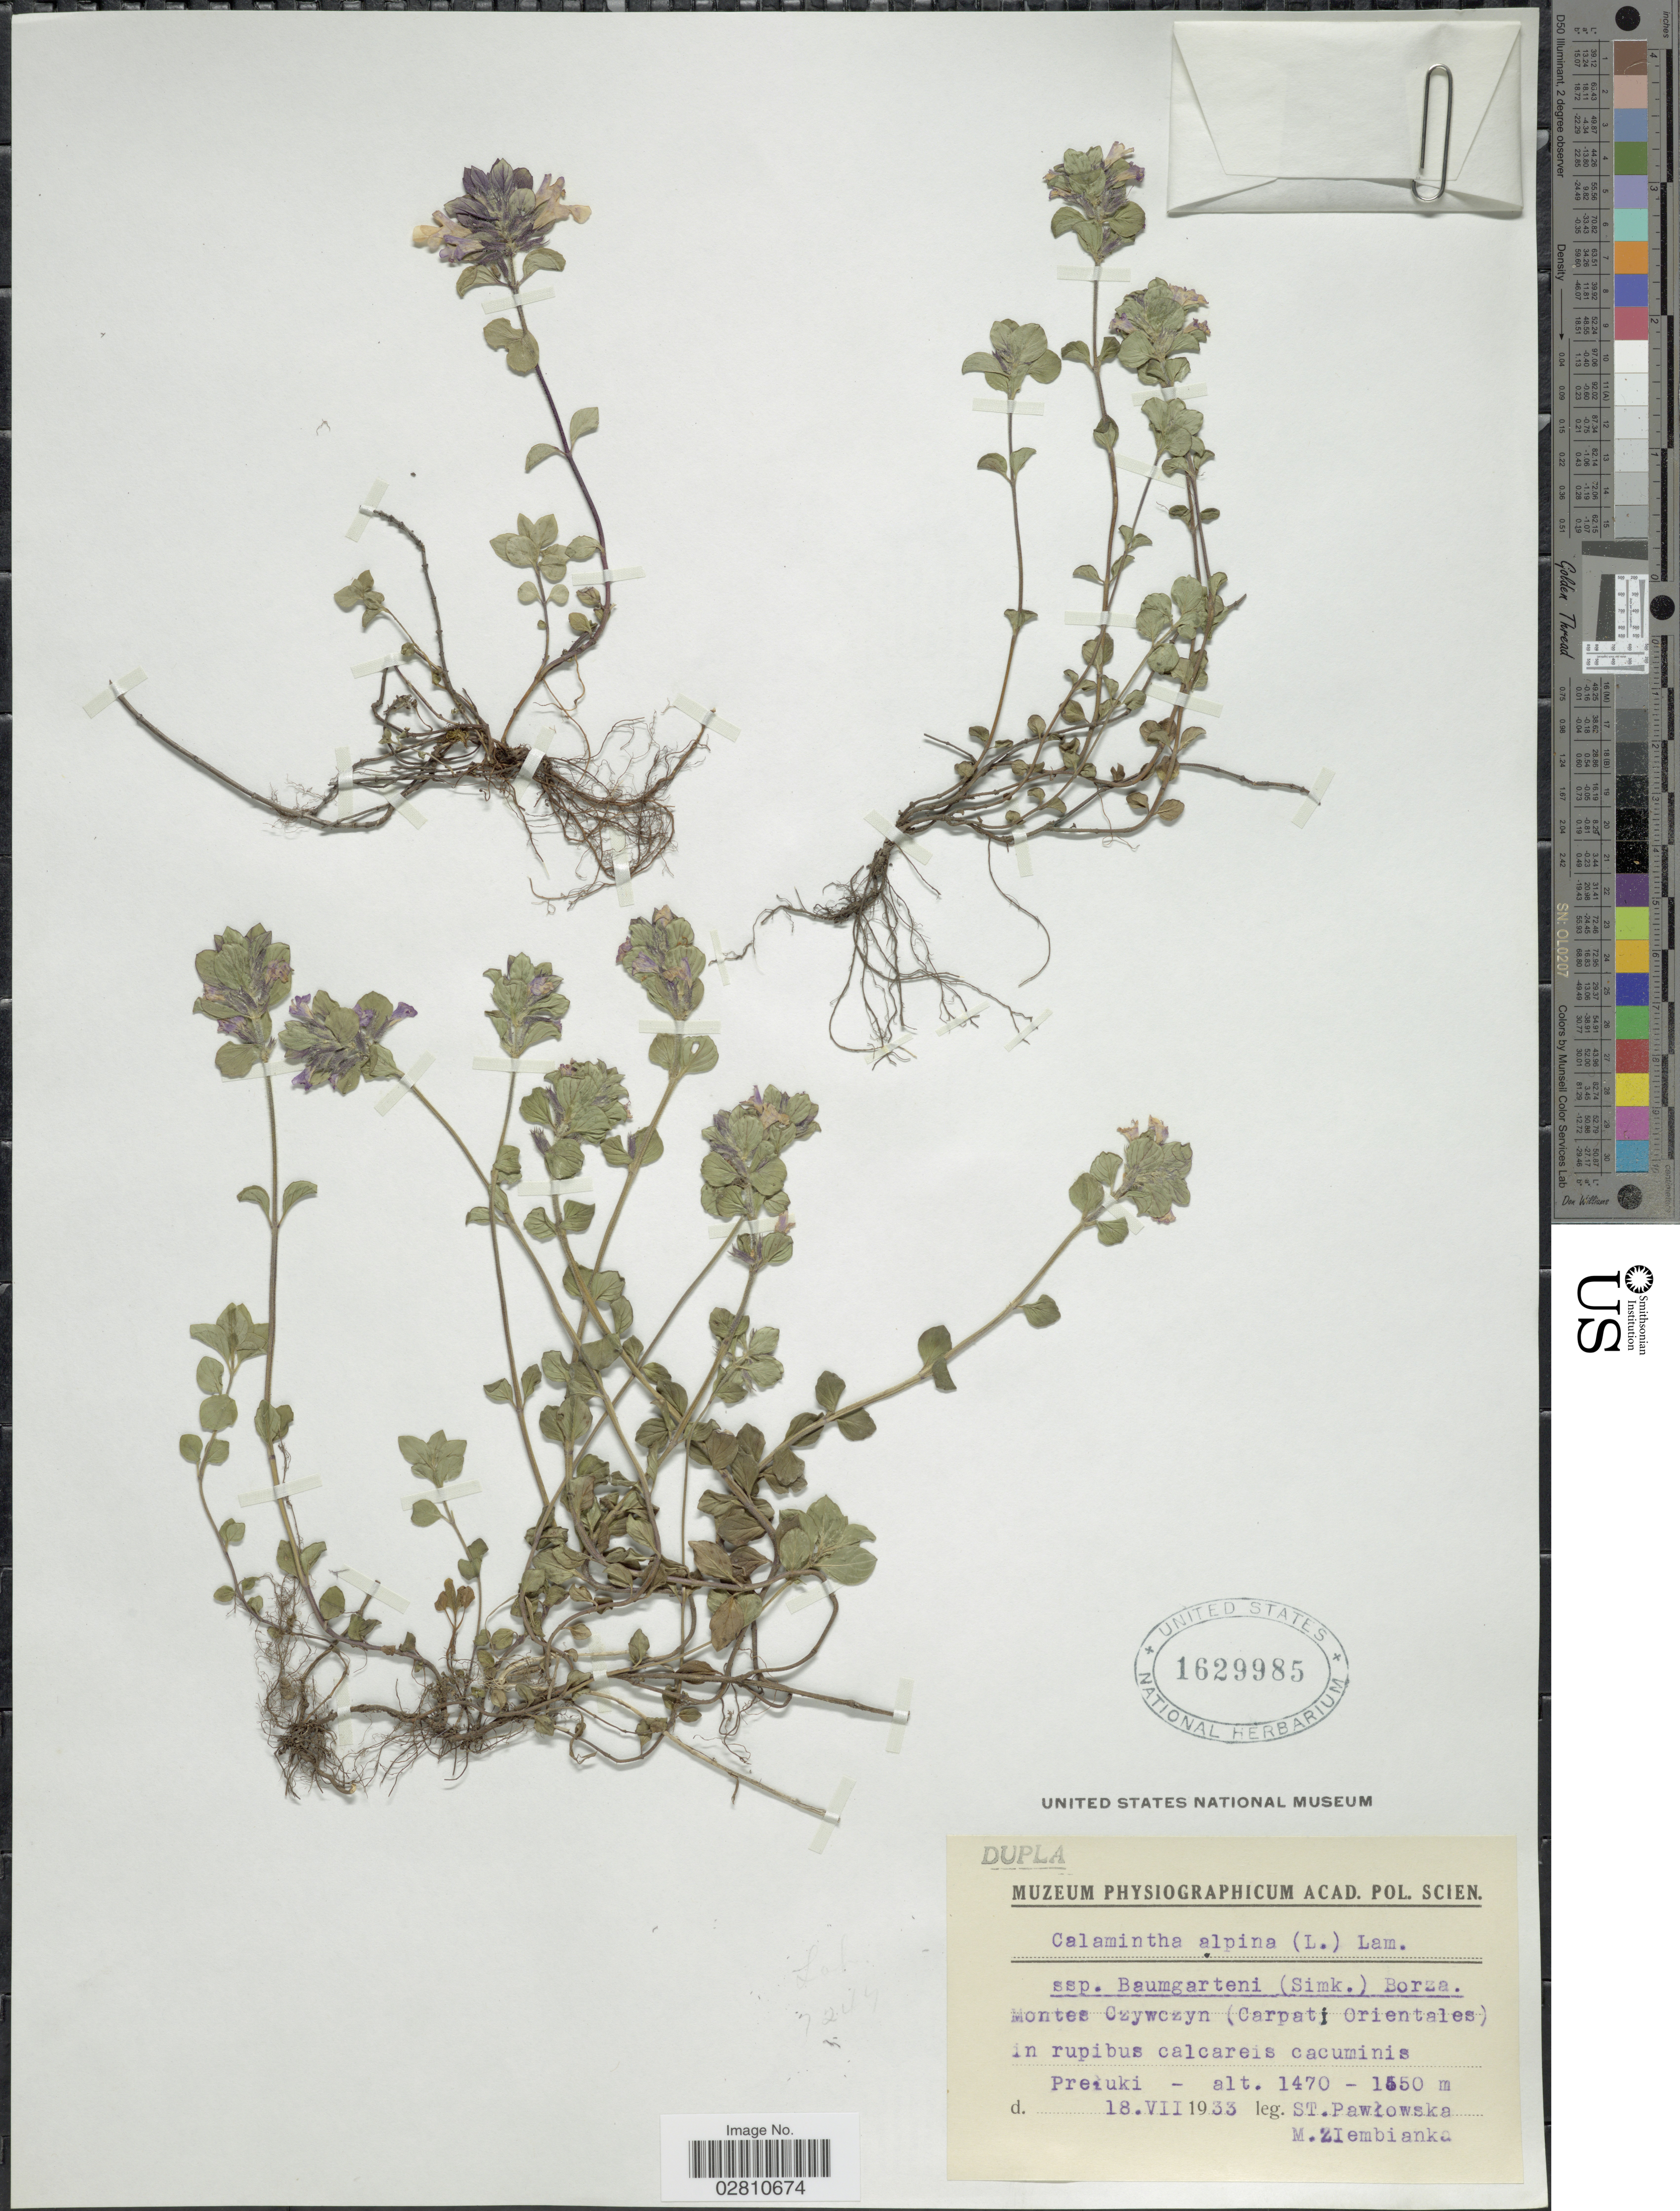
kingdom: Plantae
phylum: Tracheophyta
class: Magnoliopsida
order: Lamiales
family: Lamiaceae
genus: Clinopodium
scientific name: Clinopodium alpinum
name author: (L.) Kuntze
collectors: S. Pawlowska & M. Ziembianka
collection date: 1933-07-18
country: Poland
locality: Montes Czywczyn (Carpati Orientales) in rupibus calcareis cacuminis Preluki.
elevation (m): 1470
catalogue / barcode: US 1629985